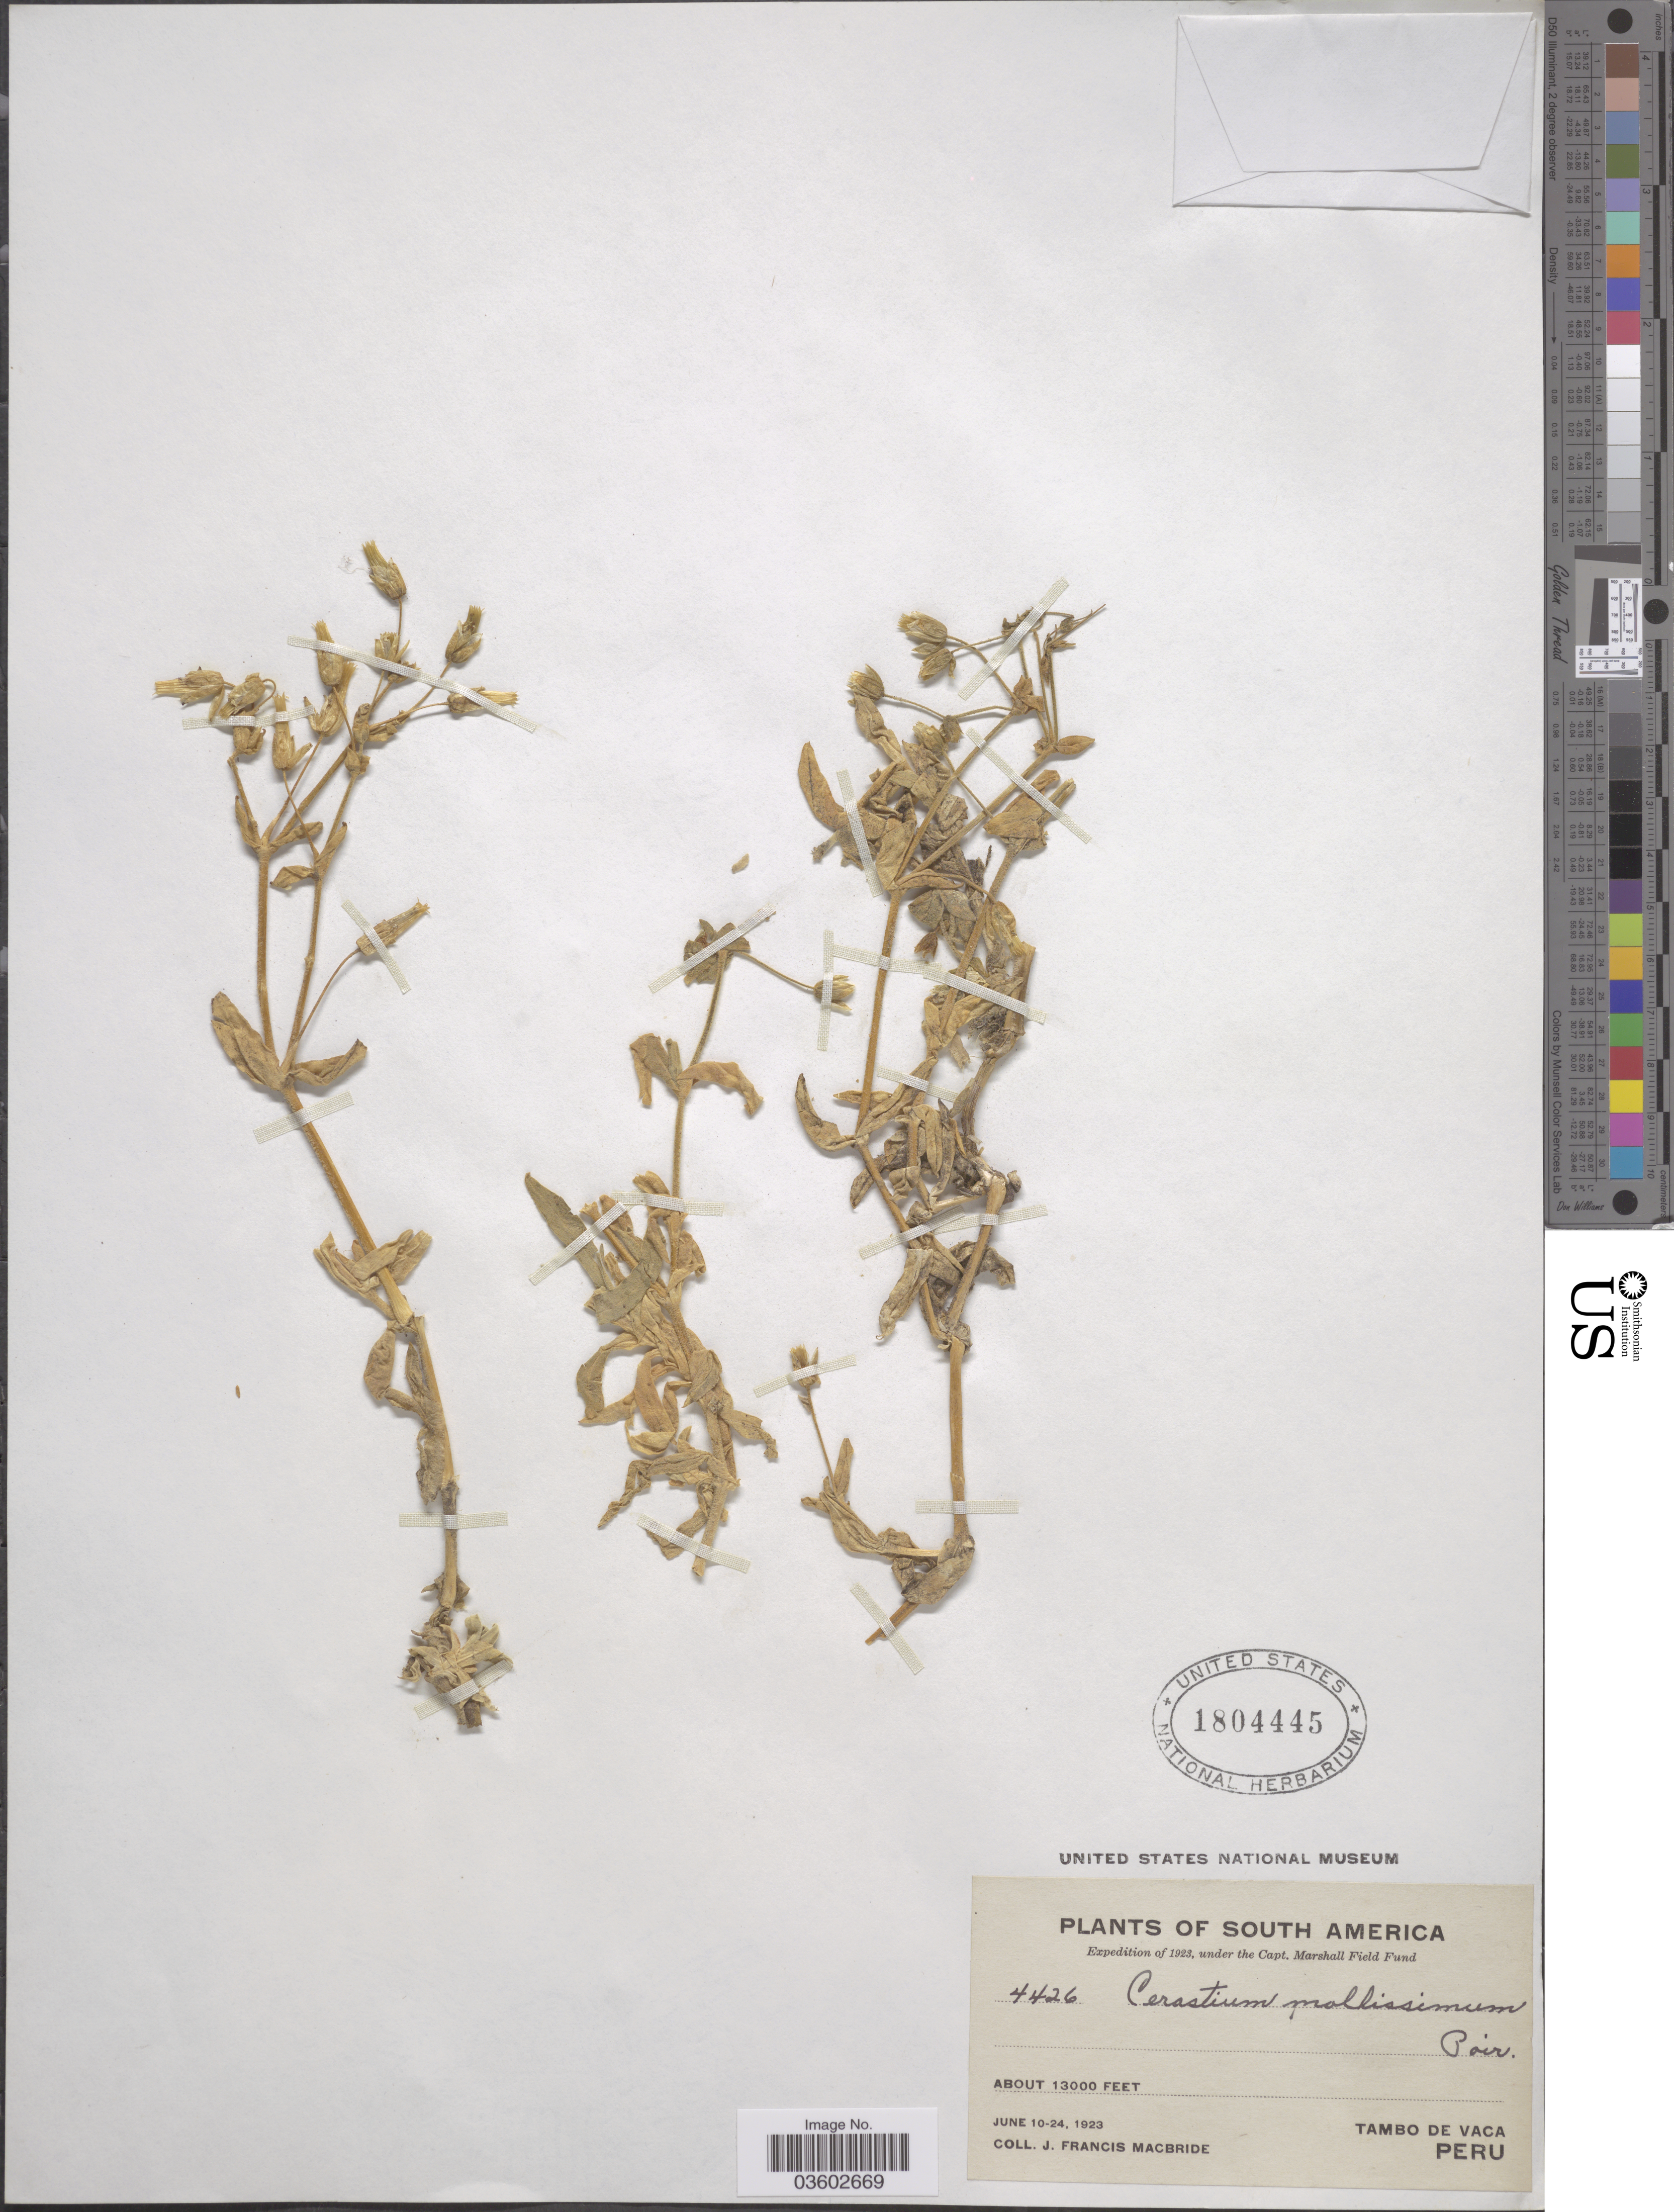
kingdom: Plantae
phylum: Tracheophyta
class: Magnoliopsida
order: Caryophyllales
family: Caryophyllaceae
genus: Cerastium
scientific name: Cerastium mollissimum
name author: Poir.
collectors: J. F. Macbride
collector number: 4426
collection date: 1923-06-10/1923-06-24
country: Peru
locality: Tambo de Vaca.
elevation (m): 3962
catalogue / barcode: US 1804445